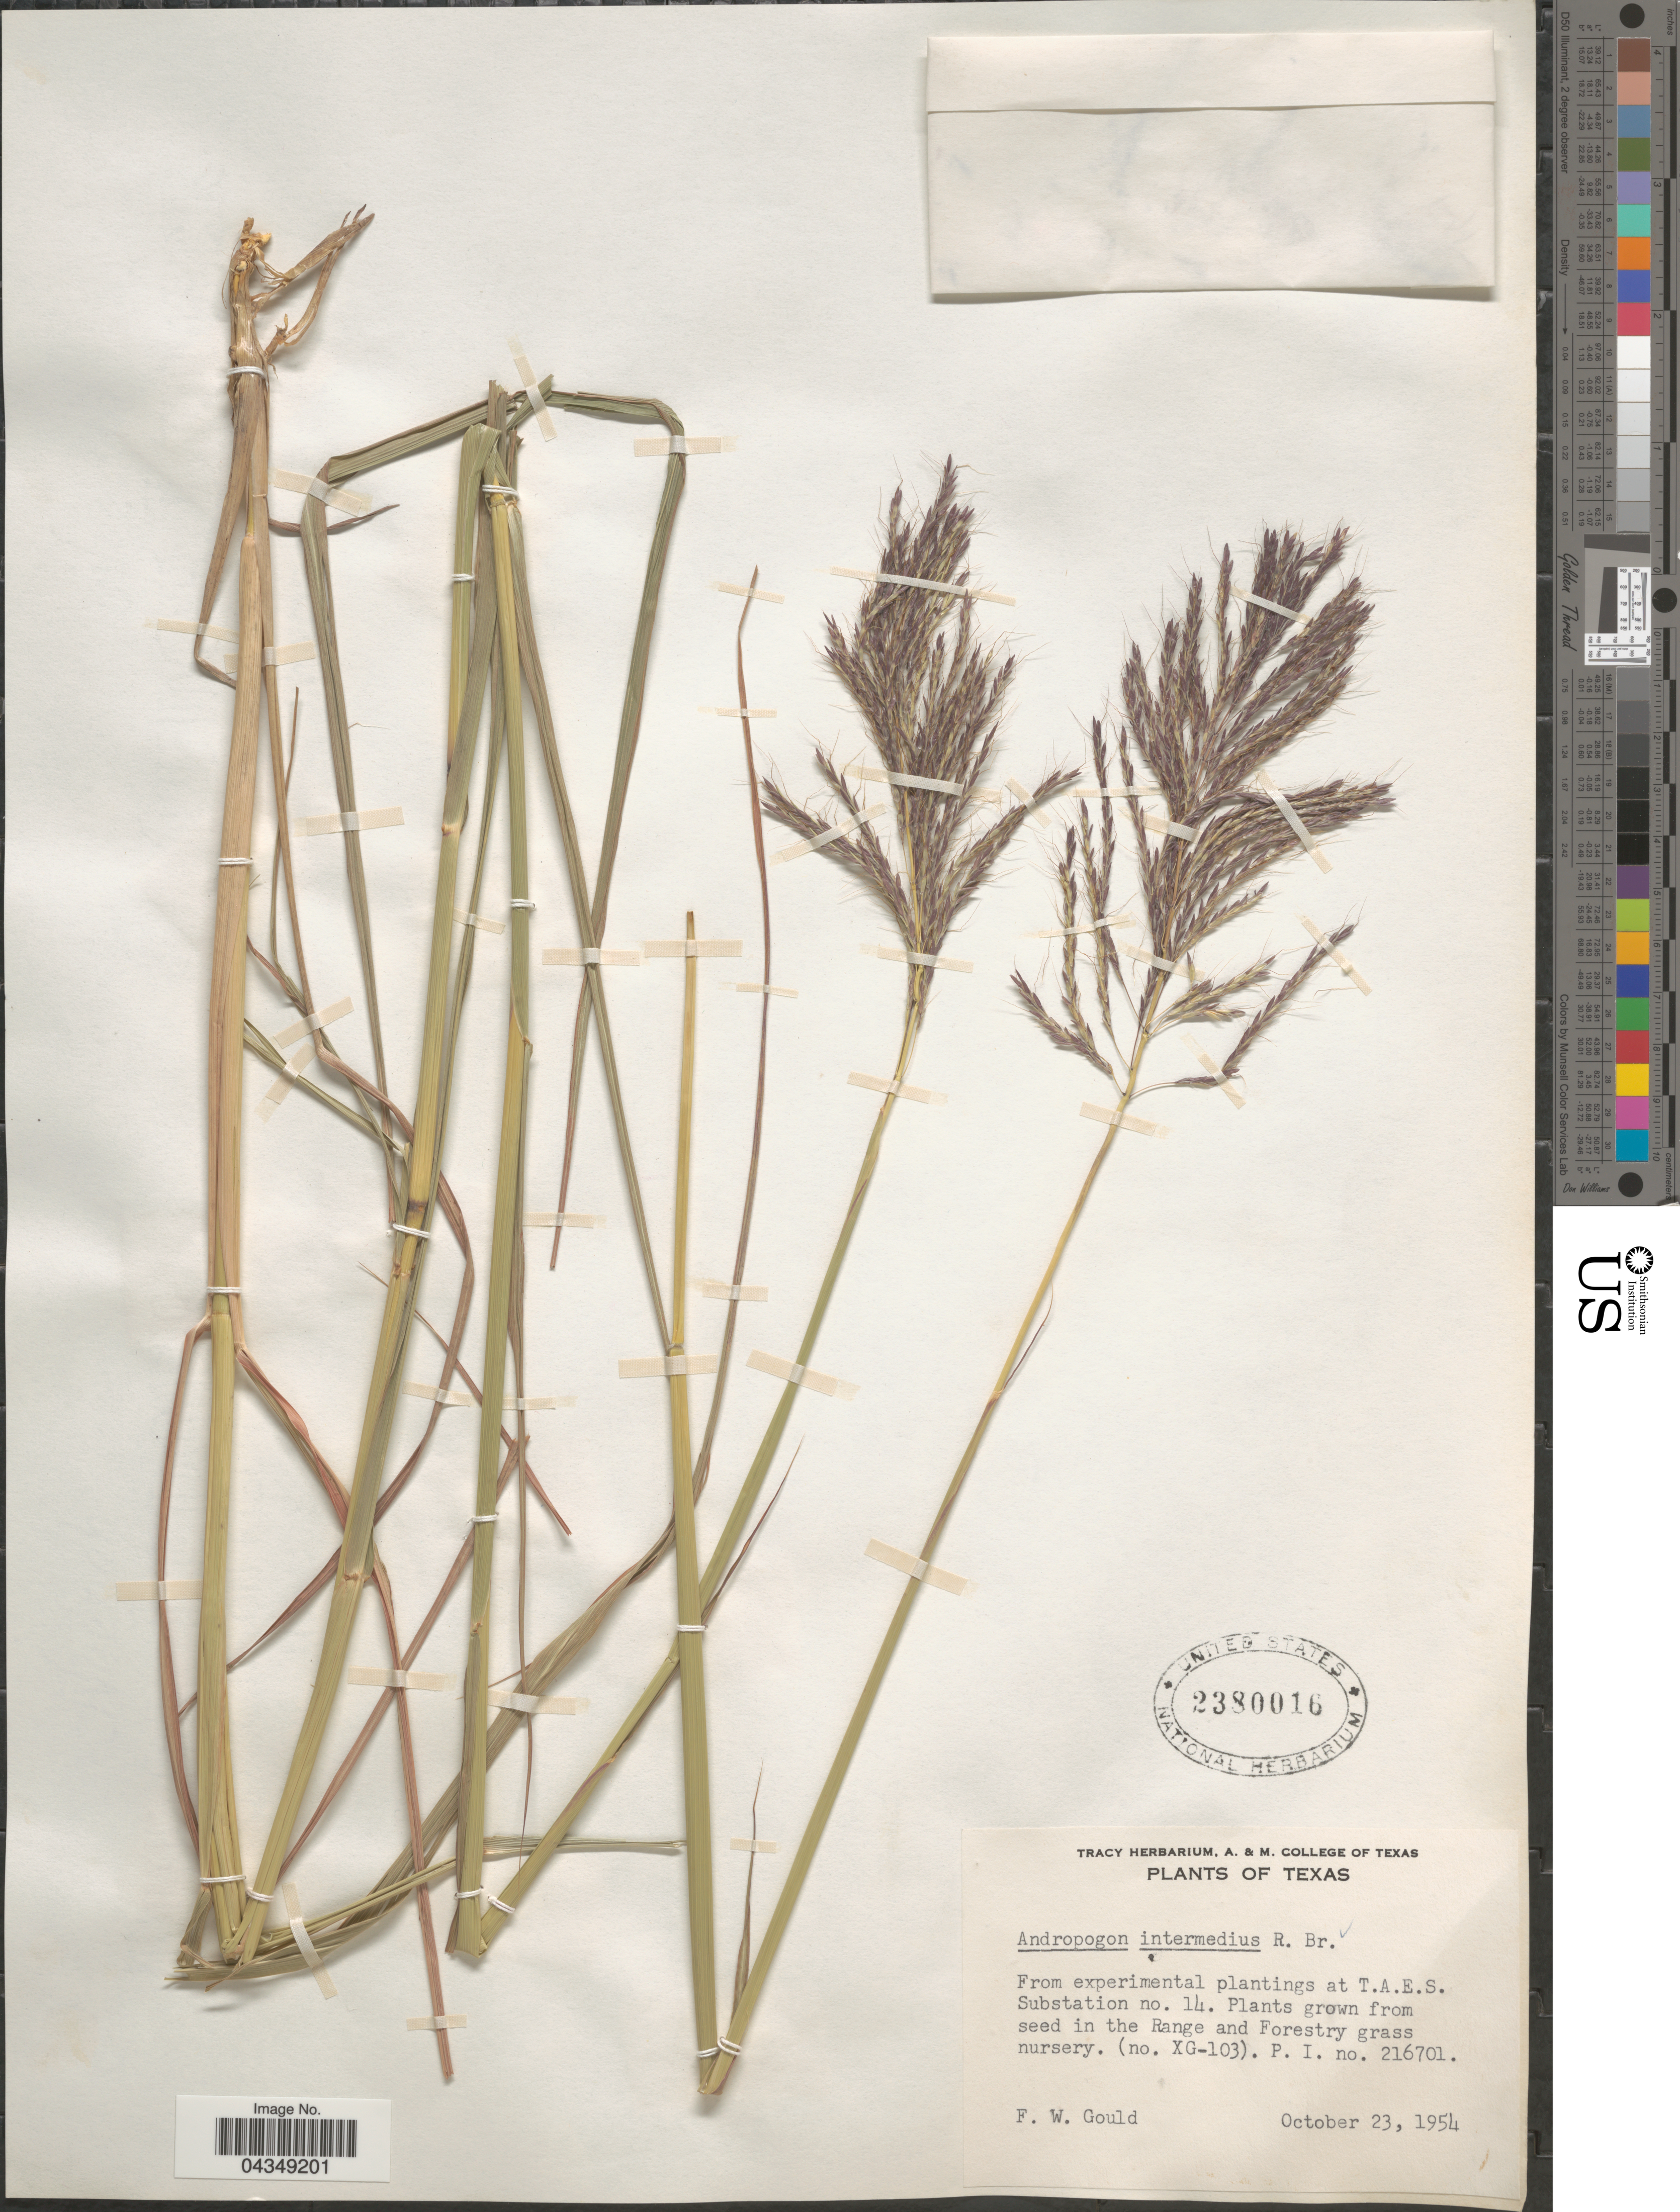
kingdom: Plantae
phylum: Tracheophyta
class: Liliopsida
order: Poales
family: Poaceae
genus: Bothriochloa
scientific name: Bothriochloa bladhii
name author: (Retz.) S.T. Blake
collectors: F. W. Gould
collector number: XG-103/216701?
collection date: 1954-10-23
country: United States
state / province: Texas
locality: From experimental planting at T.A.E.S.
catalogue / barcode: US 2380016